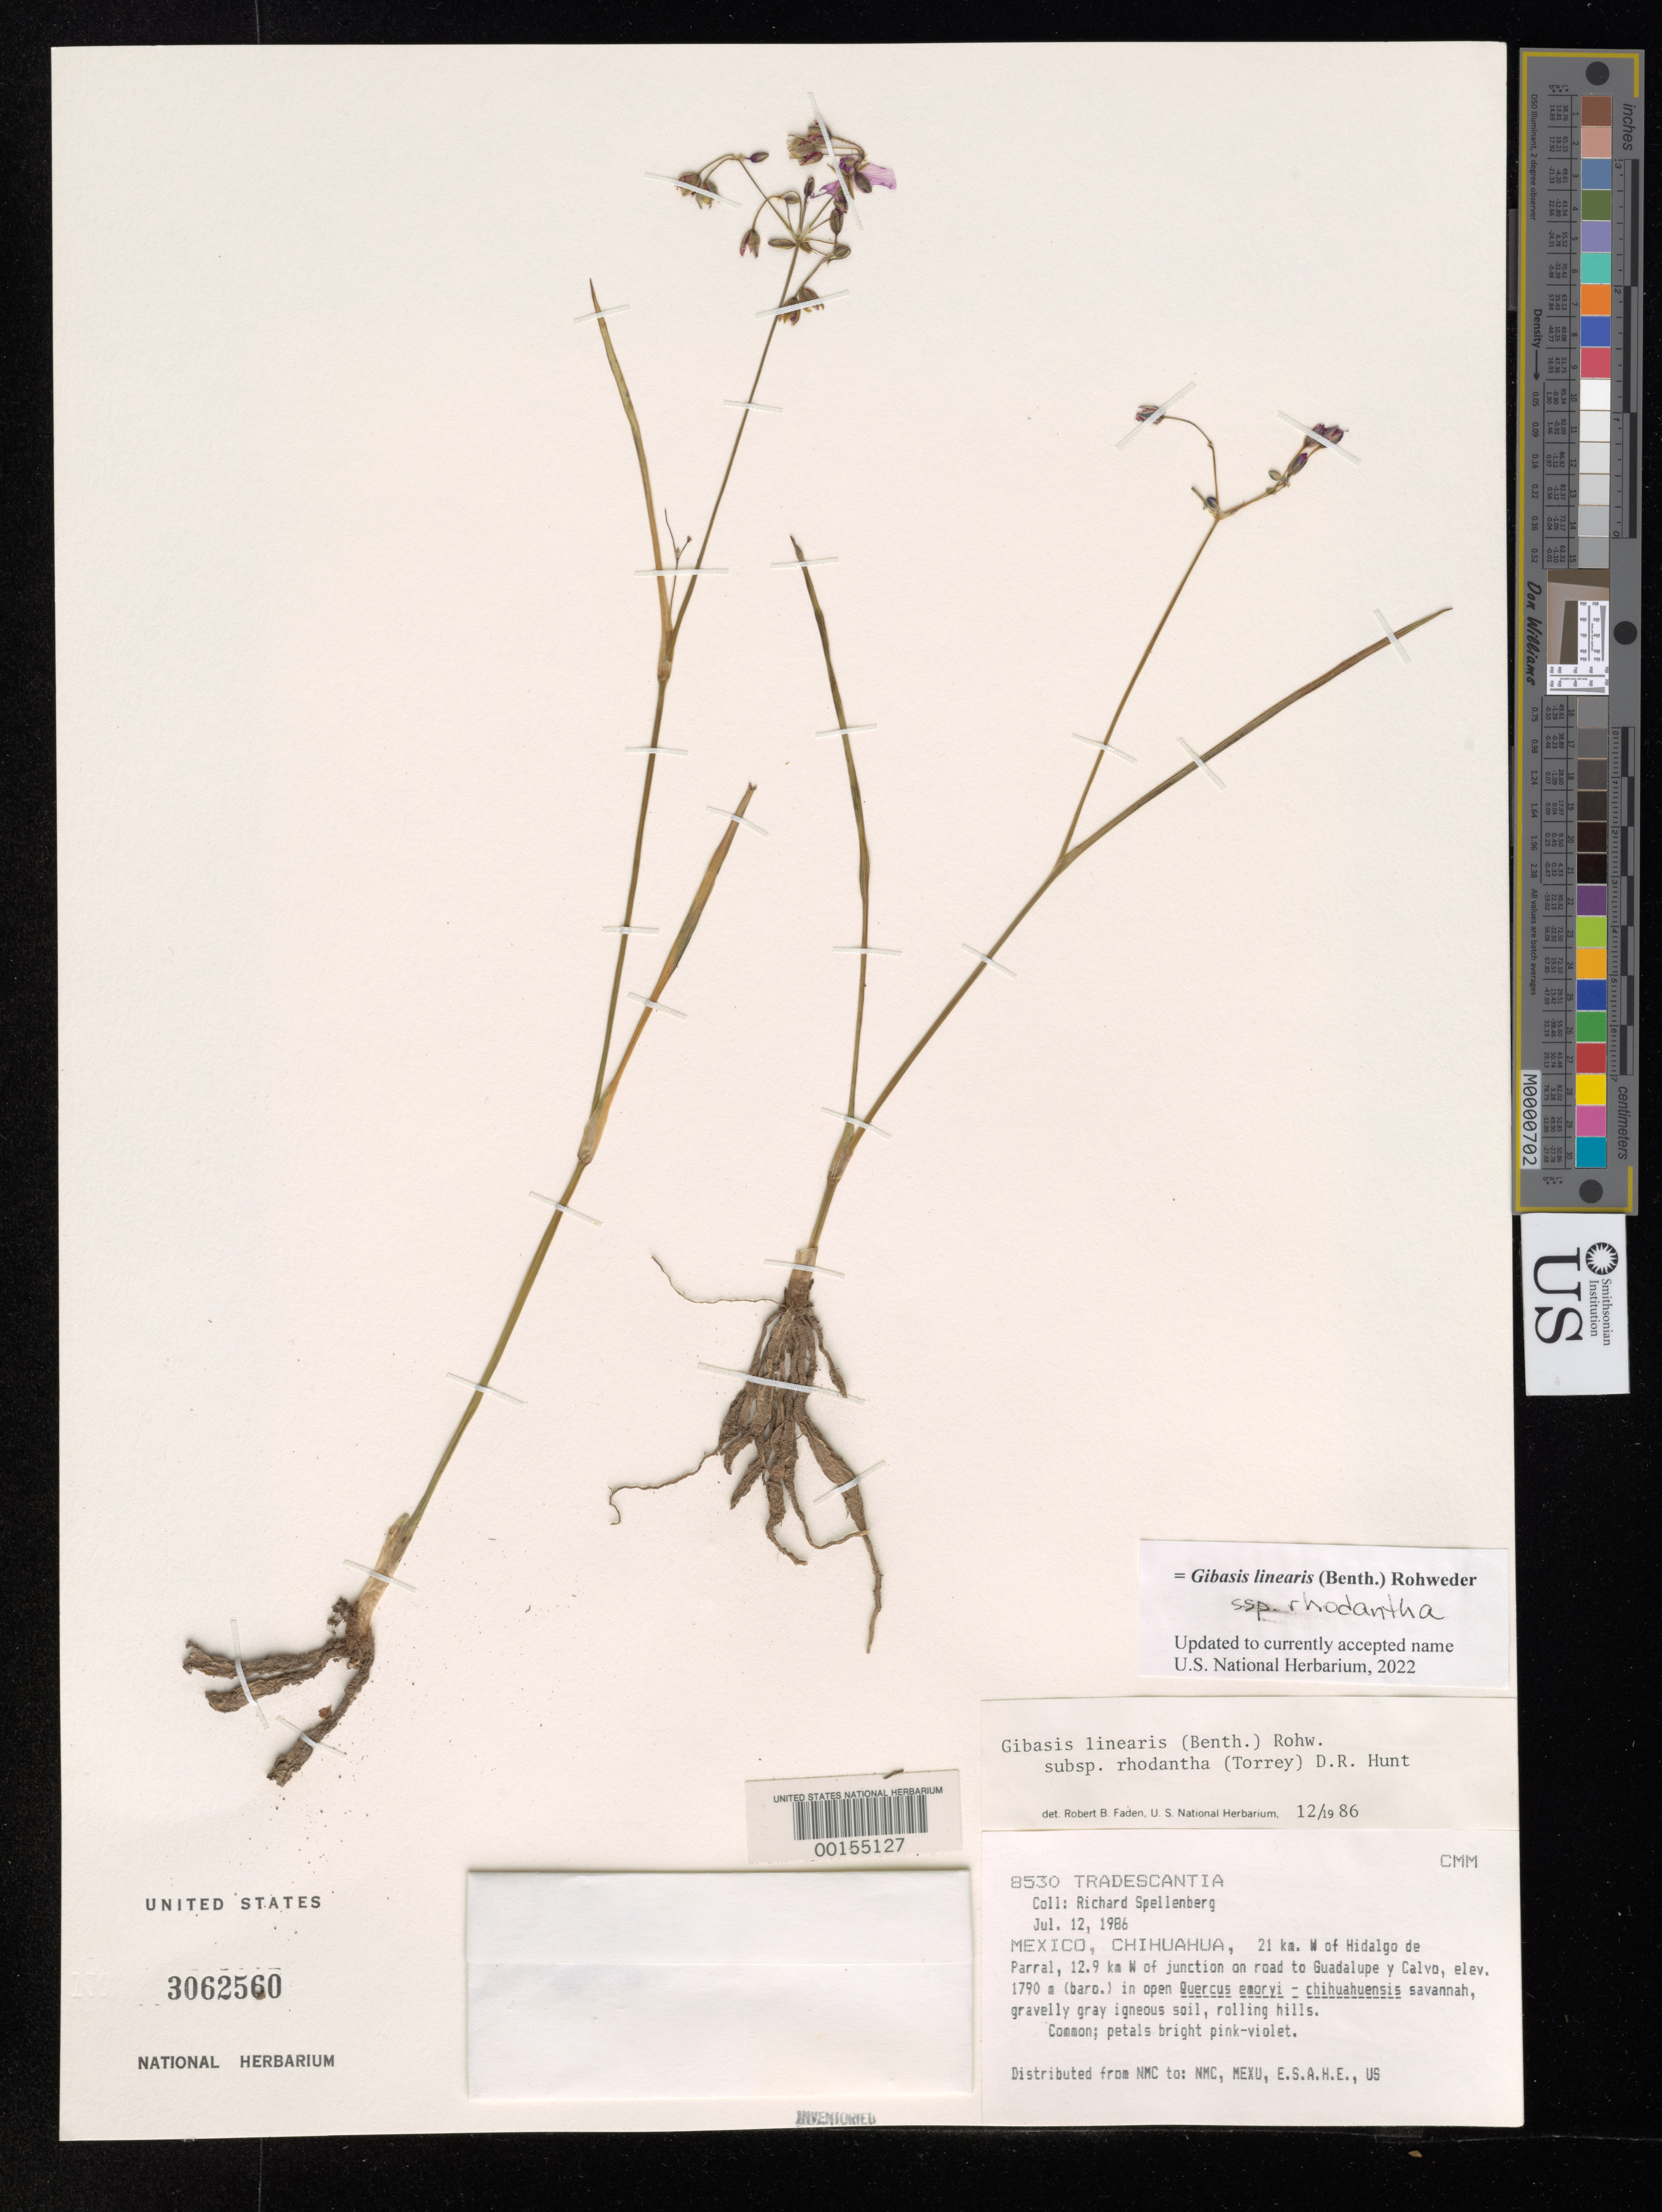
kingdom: Plantae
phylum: Tracheophyta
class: Liliopsida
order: Commelinales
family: Commelinaceae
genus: Gibasis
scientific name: Gibasis linearis subsp. rhodantha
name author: (Torr.) D.R. Hunt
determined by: Faden, Robert B., (US), Smithsonian Institution - National Museum of Natural History (UNITED STATES)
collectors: R. W. Spellenberg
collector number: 8530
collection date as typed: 12 Jul 1986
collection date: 1986-07-12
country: Mexico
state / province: Chihuahua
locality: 21 km W of Hidalgo de Parral, 12.9 km W of junction on road to Guadalupe y Calvo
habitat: Gravelly gray igneous soil, rolling hills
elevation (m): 1790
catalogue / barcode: US 3062560